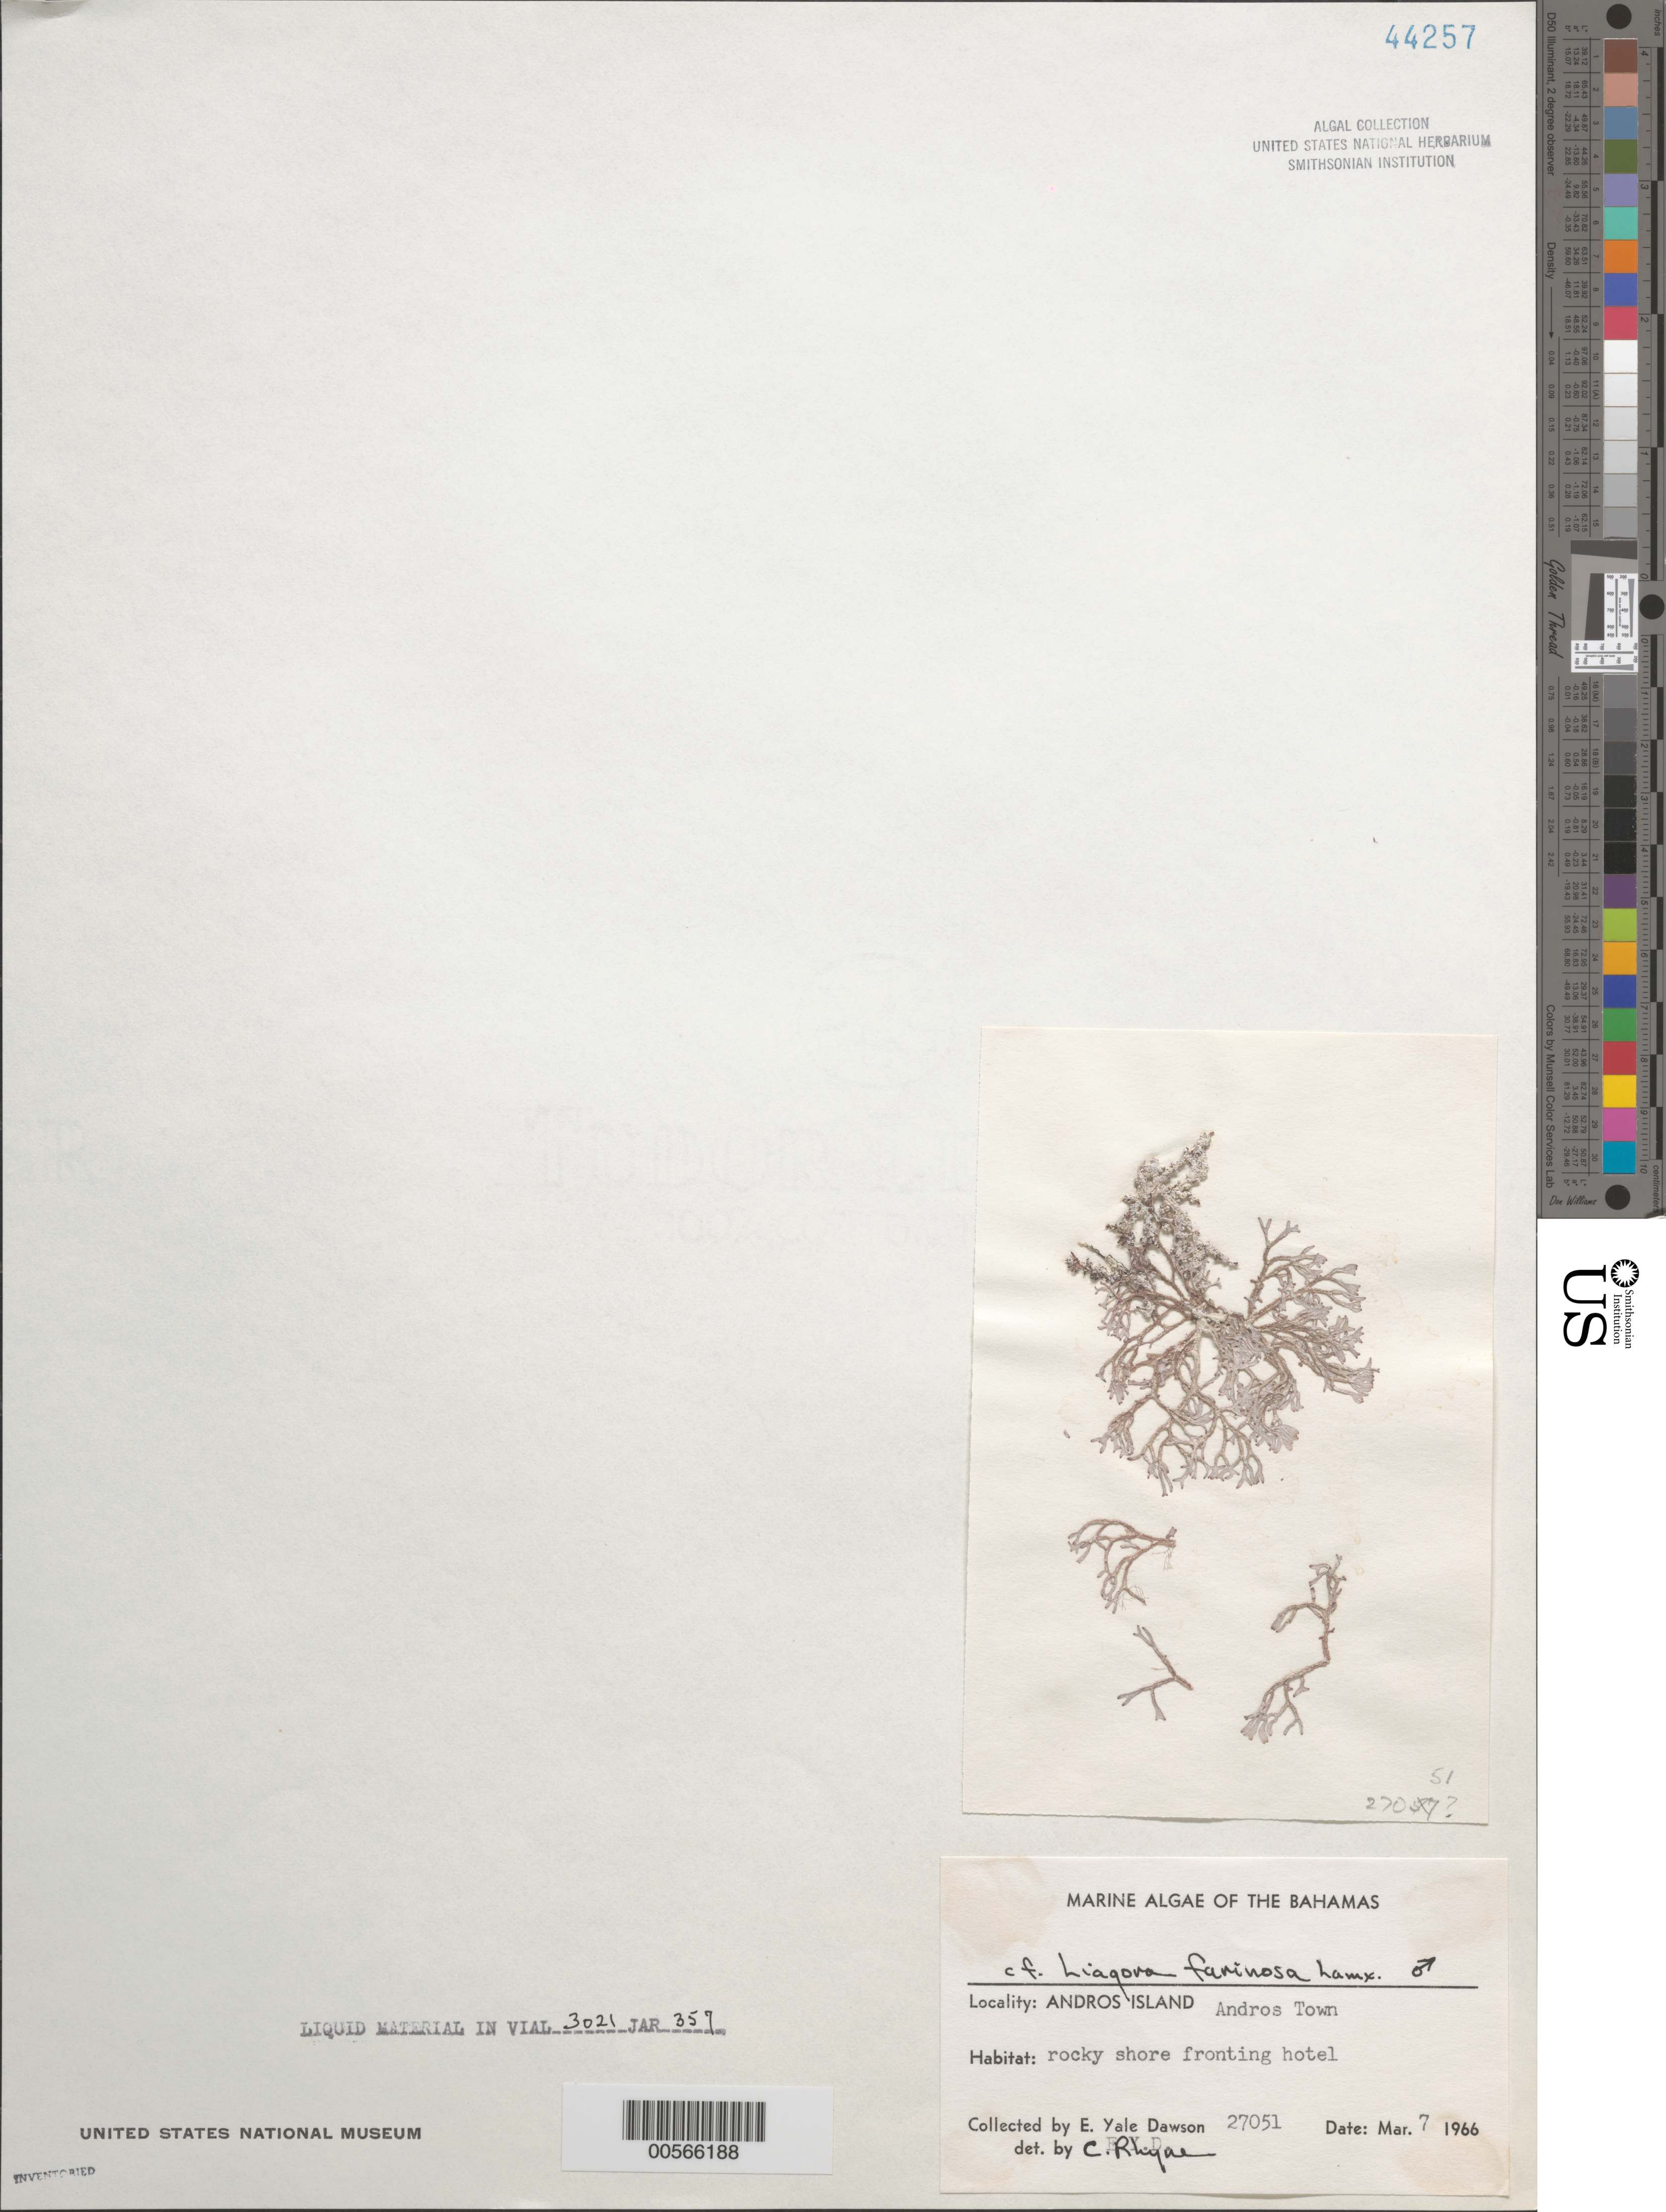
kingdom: Plantae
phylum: Rhodophyta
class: Florideophyceae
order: Nemaliales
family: Liagoraceae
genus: Liagora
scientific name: Liagora farinosa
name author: J.V.Lamouroux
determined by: Rhyne, C. F.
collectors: E. Y. Dawson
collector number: EYD 27051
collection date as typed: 07 Mar 1966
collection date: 1966-03-07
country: Bahamas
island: Andros Island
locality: Andros Town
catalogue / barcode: US 44257